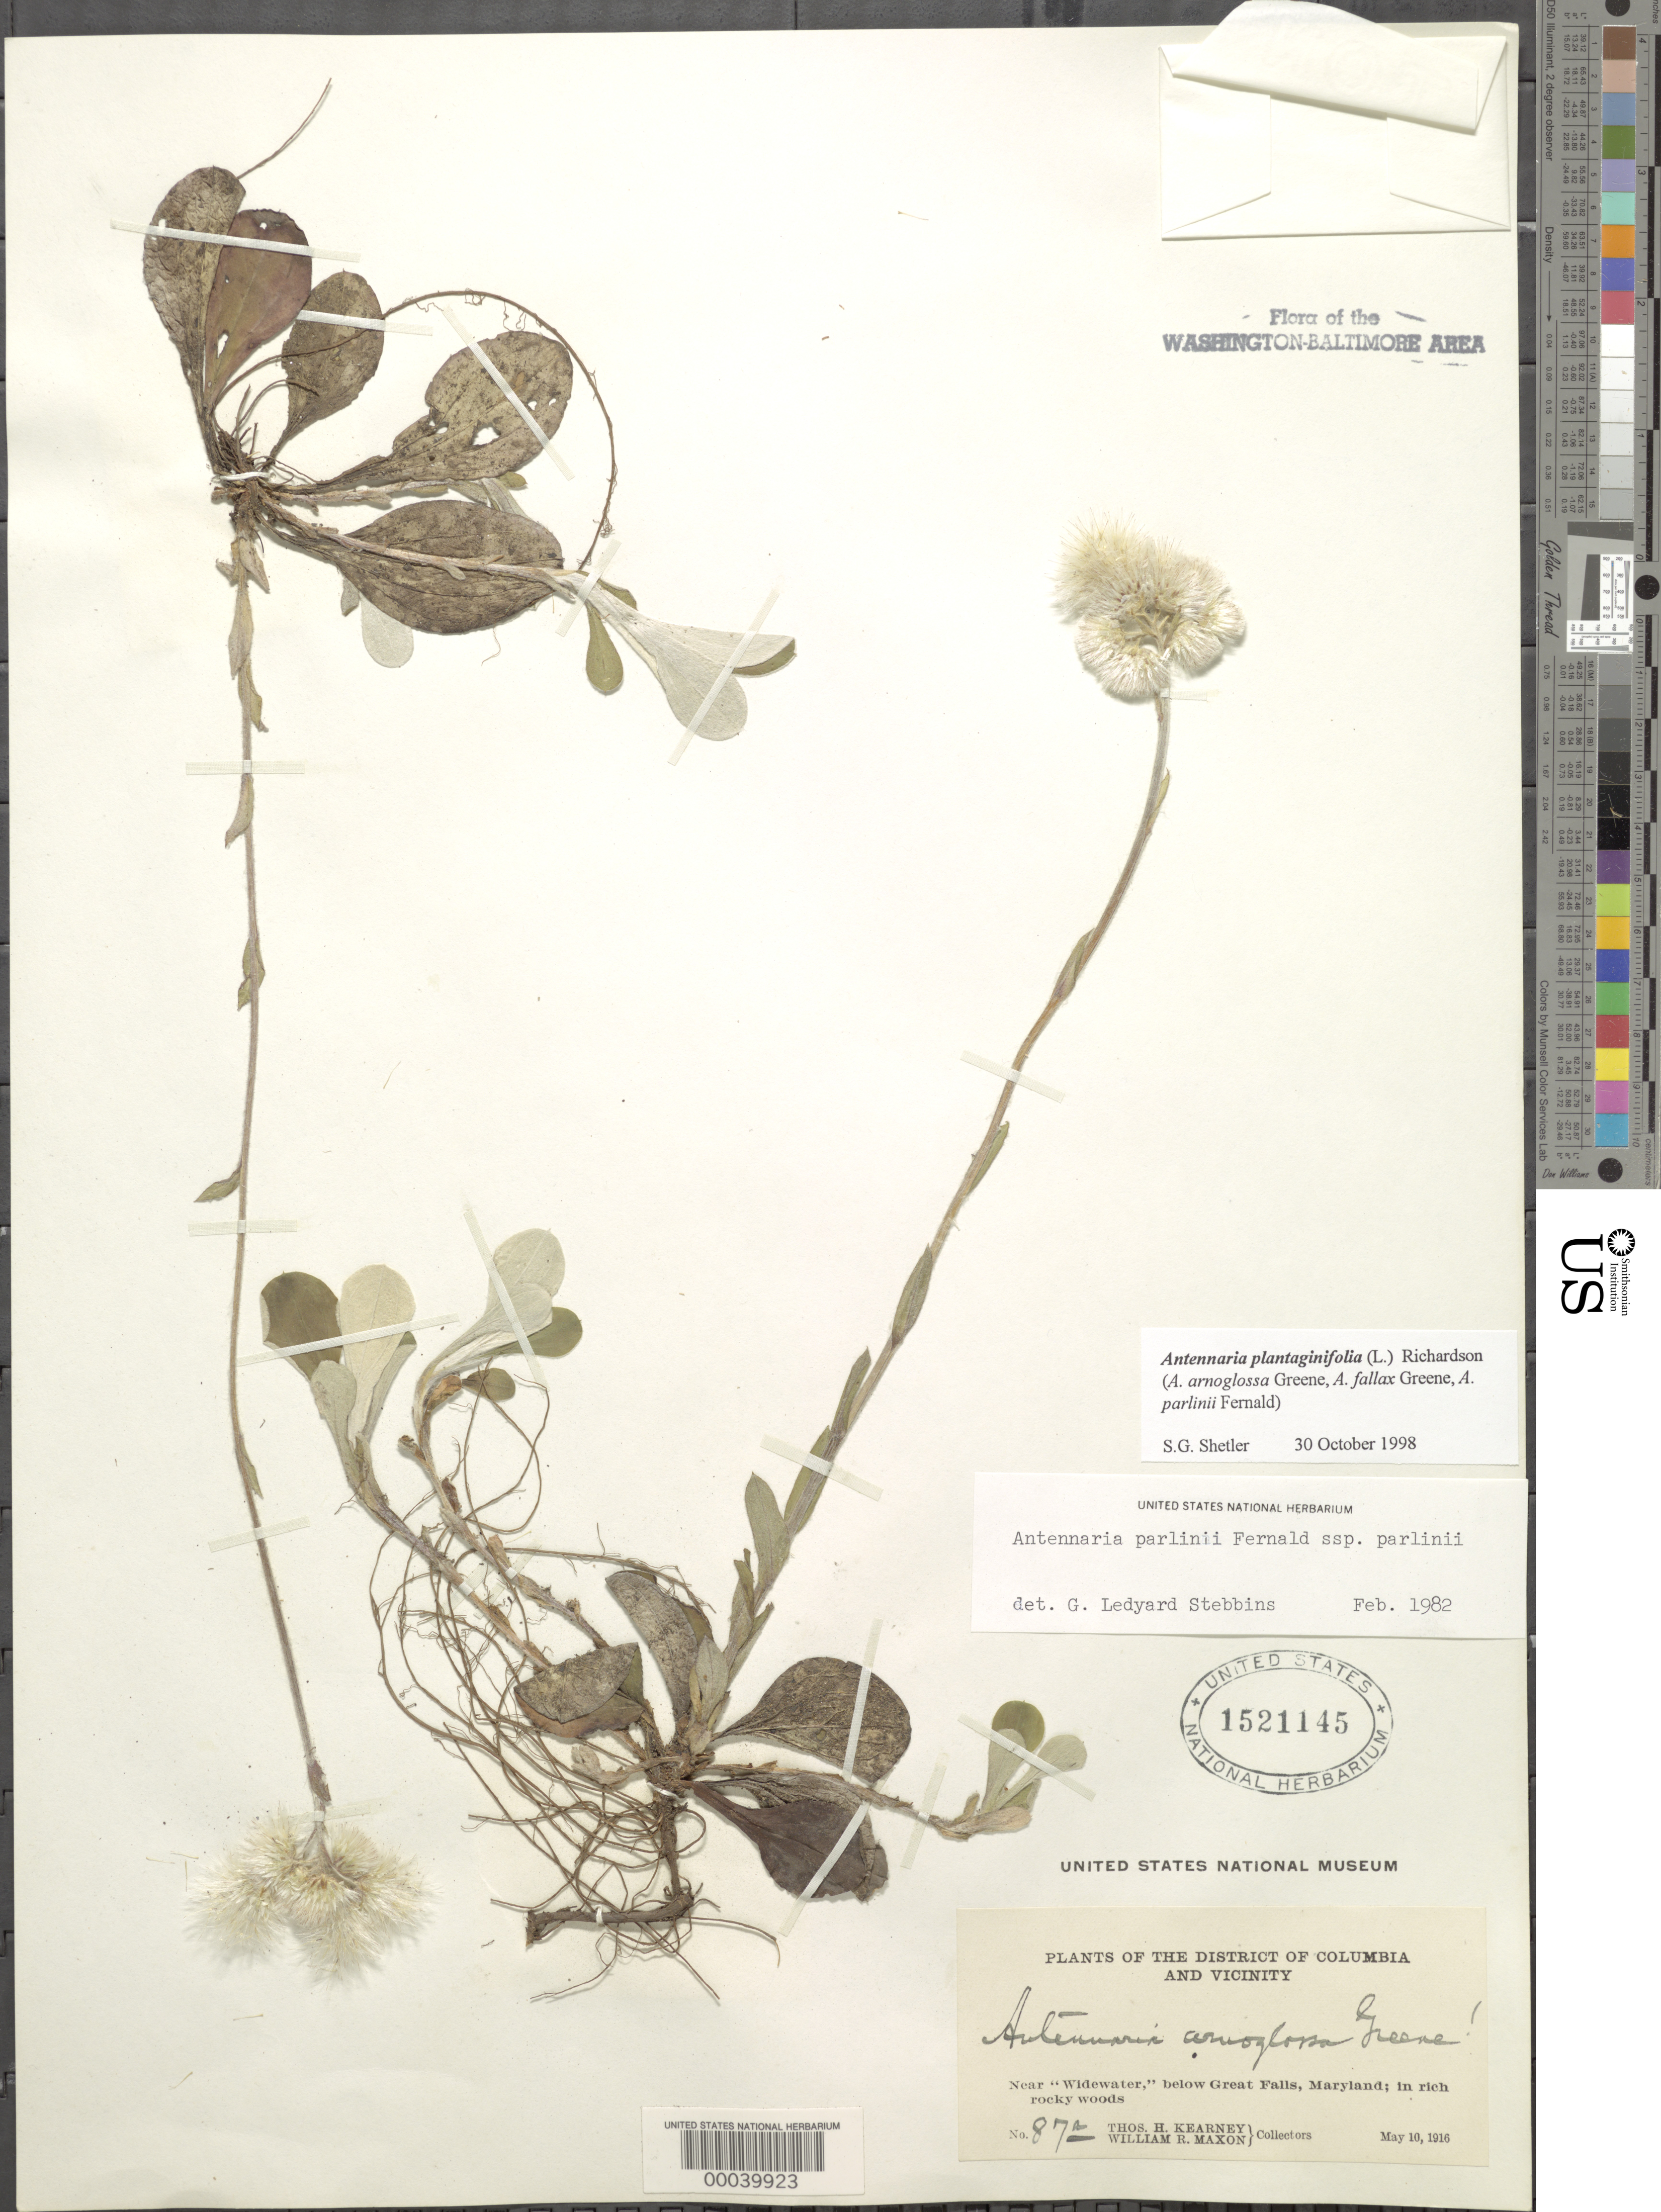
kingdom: Plantae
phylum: Tracheophyta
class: Magnoliopsida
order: Asterales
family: Asteraceae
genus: Antennaria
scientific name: Antennaria plantaginifolia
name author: (L.) Richardson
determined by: Stebbins, G. L.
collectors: T. H. Kearney & W. R. Maxon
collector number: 87A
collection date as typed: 10 May 1916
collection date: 1916-05-10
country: United States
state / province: Maryland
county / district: Montgomery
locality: Near Widewater below Great Falls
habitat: Rich rocky woods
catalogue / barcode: US 1521145